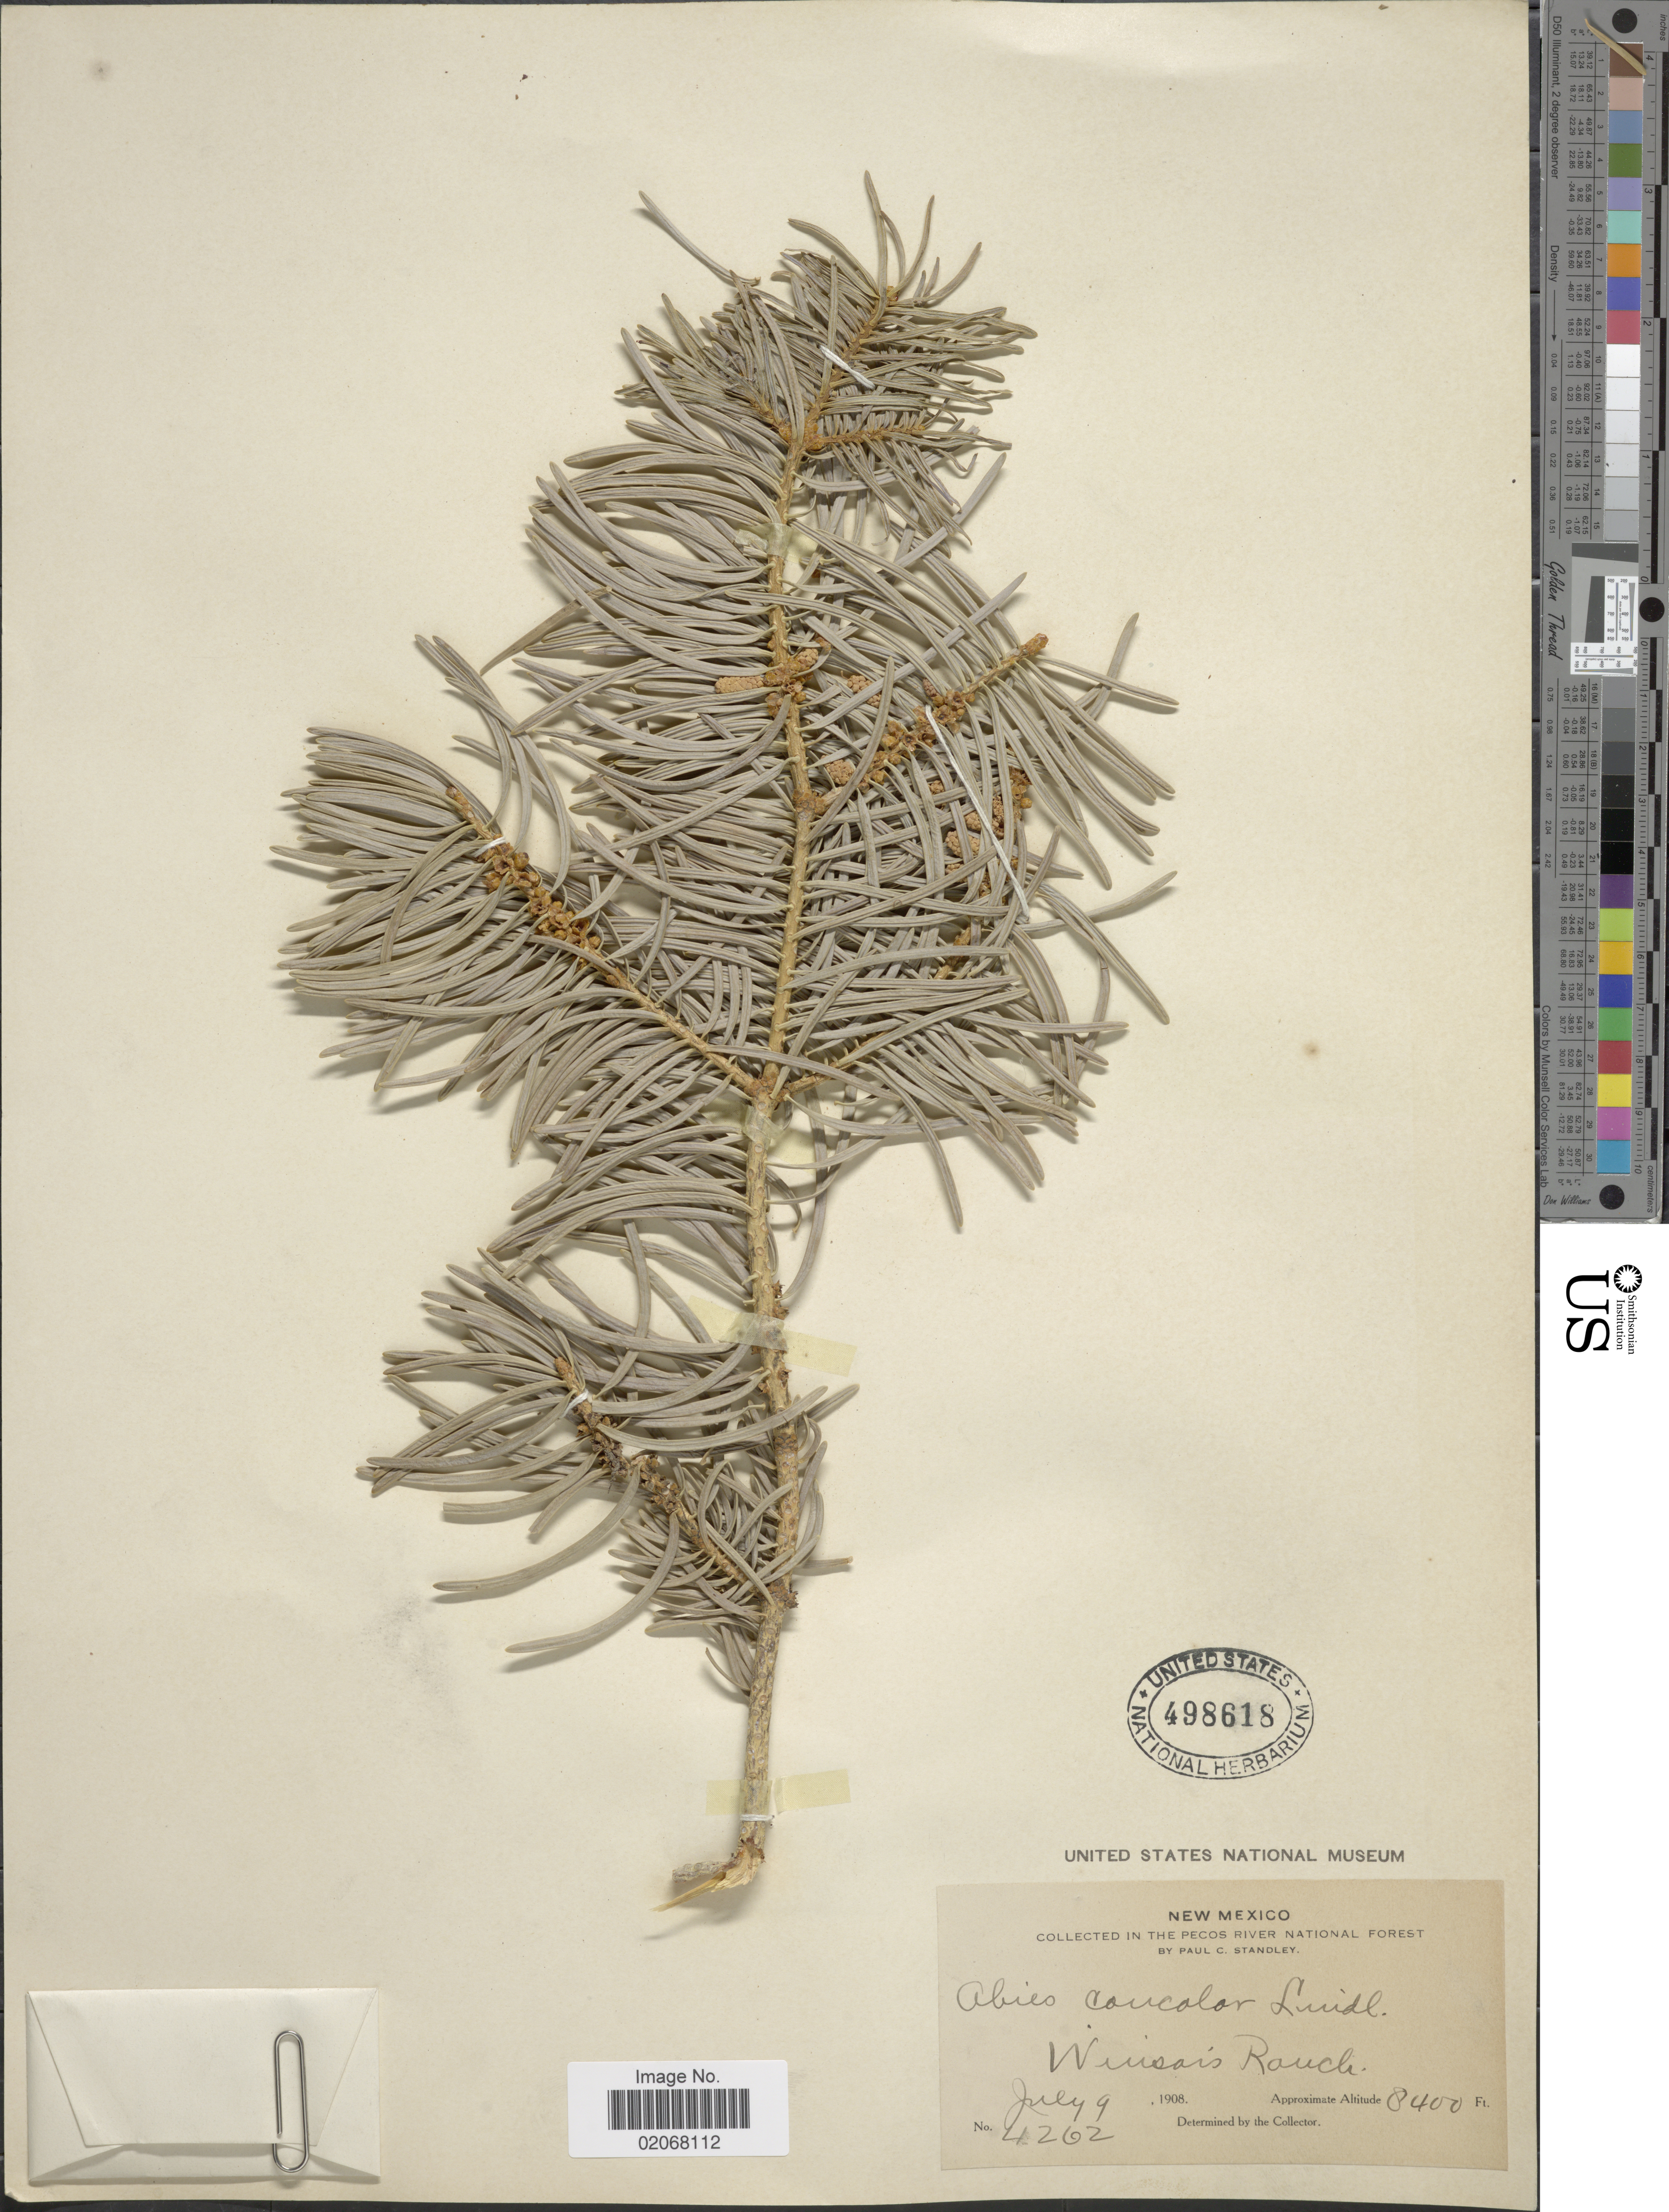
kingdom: Plantae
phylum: Tracheophyta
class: Pinopsida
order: Pinales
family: Pinaceae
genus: Abies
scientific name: Abies concolor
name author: (Gordon & Glend.) Lindl. ex Hildebr.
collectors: P. C. Standley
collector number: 4262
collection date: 1908-07-09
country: United States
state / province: New Mexico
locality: Pecos River National Forest, Winsar's Ranch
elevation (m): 2560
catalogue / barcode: US 498618